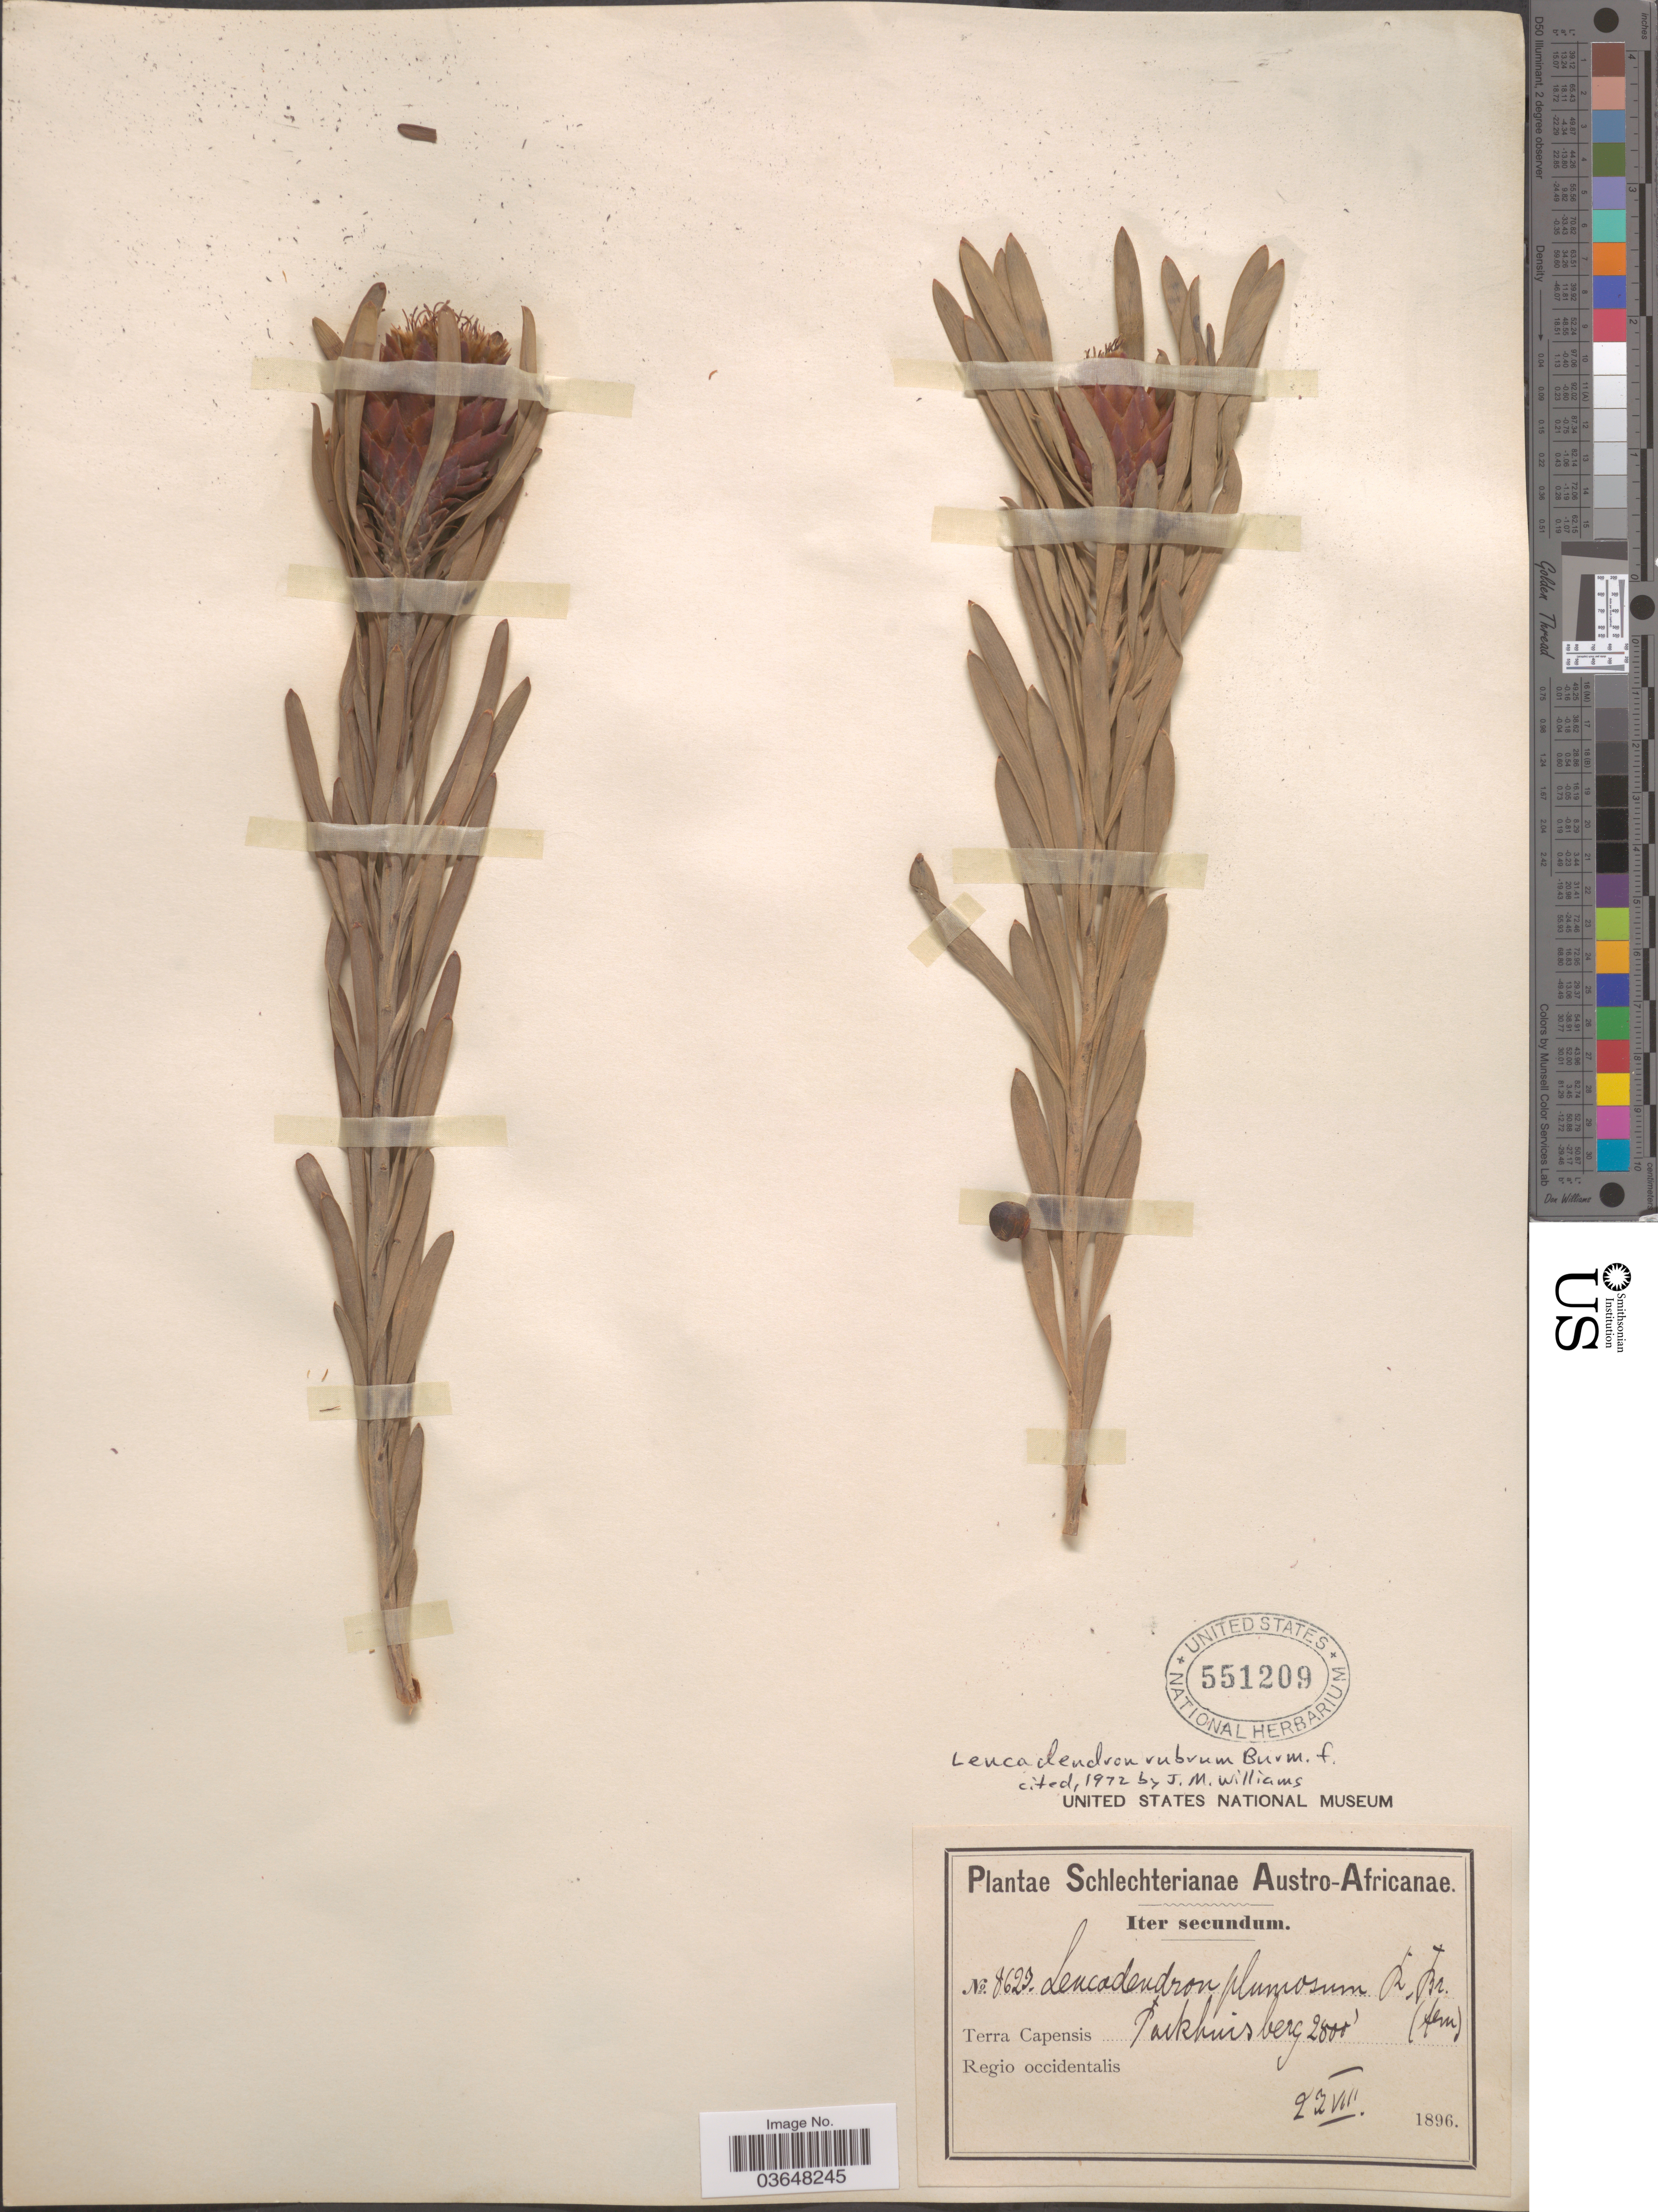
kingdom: Plantae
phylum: Tracheophyta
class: Magnoliopsida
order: Proteales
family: Proteaceae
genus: Leucadendron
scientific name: Leucadendron rubrum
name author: Burm. f.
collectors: Schlechter, --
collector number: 8623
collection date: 1896-08-23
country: South Africa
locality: Austro-Africanae. Terra Capensis Packhuisberg. Regio occidentalis.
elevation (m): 610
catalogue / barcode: US 551209